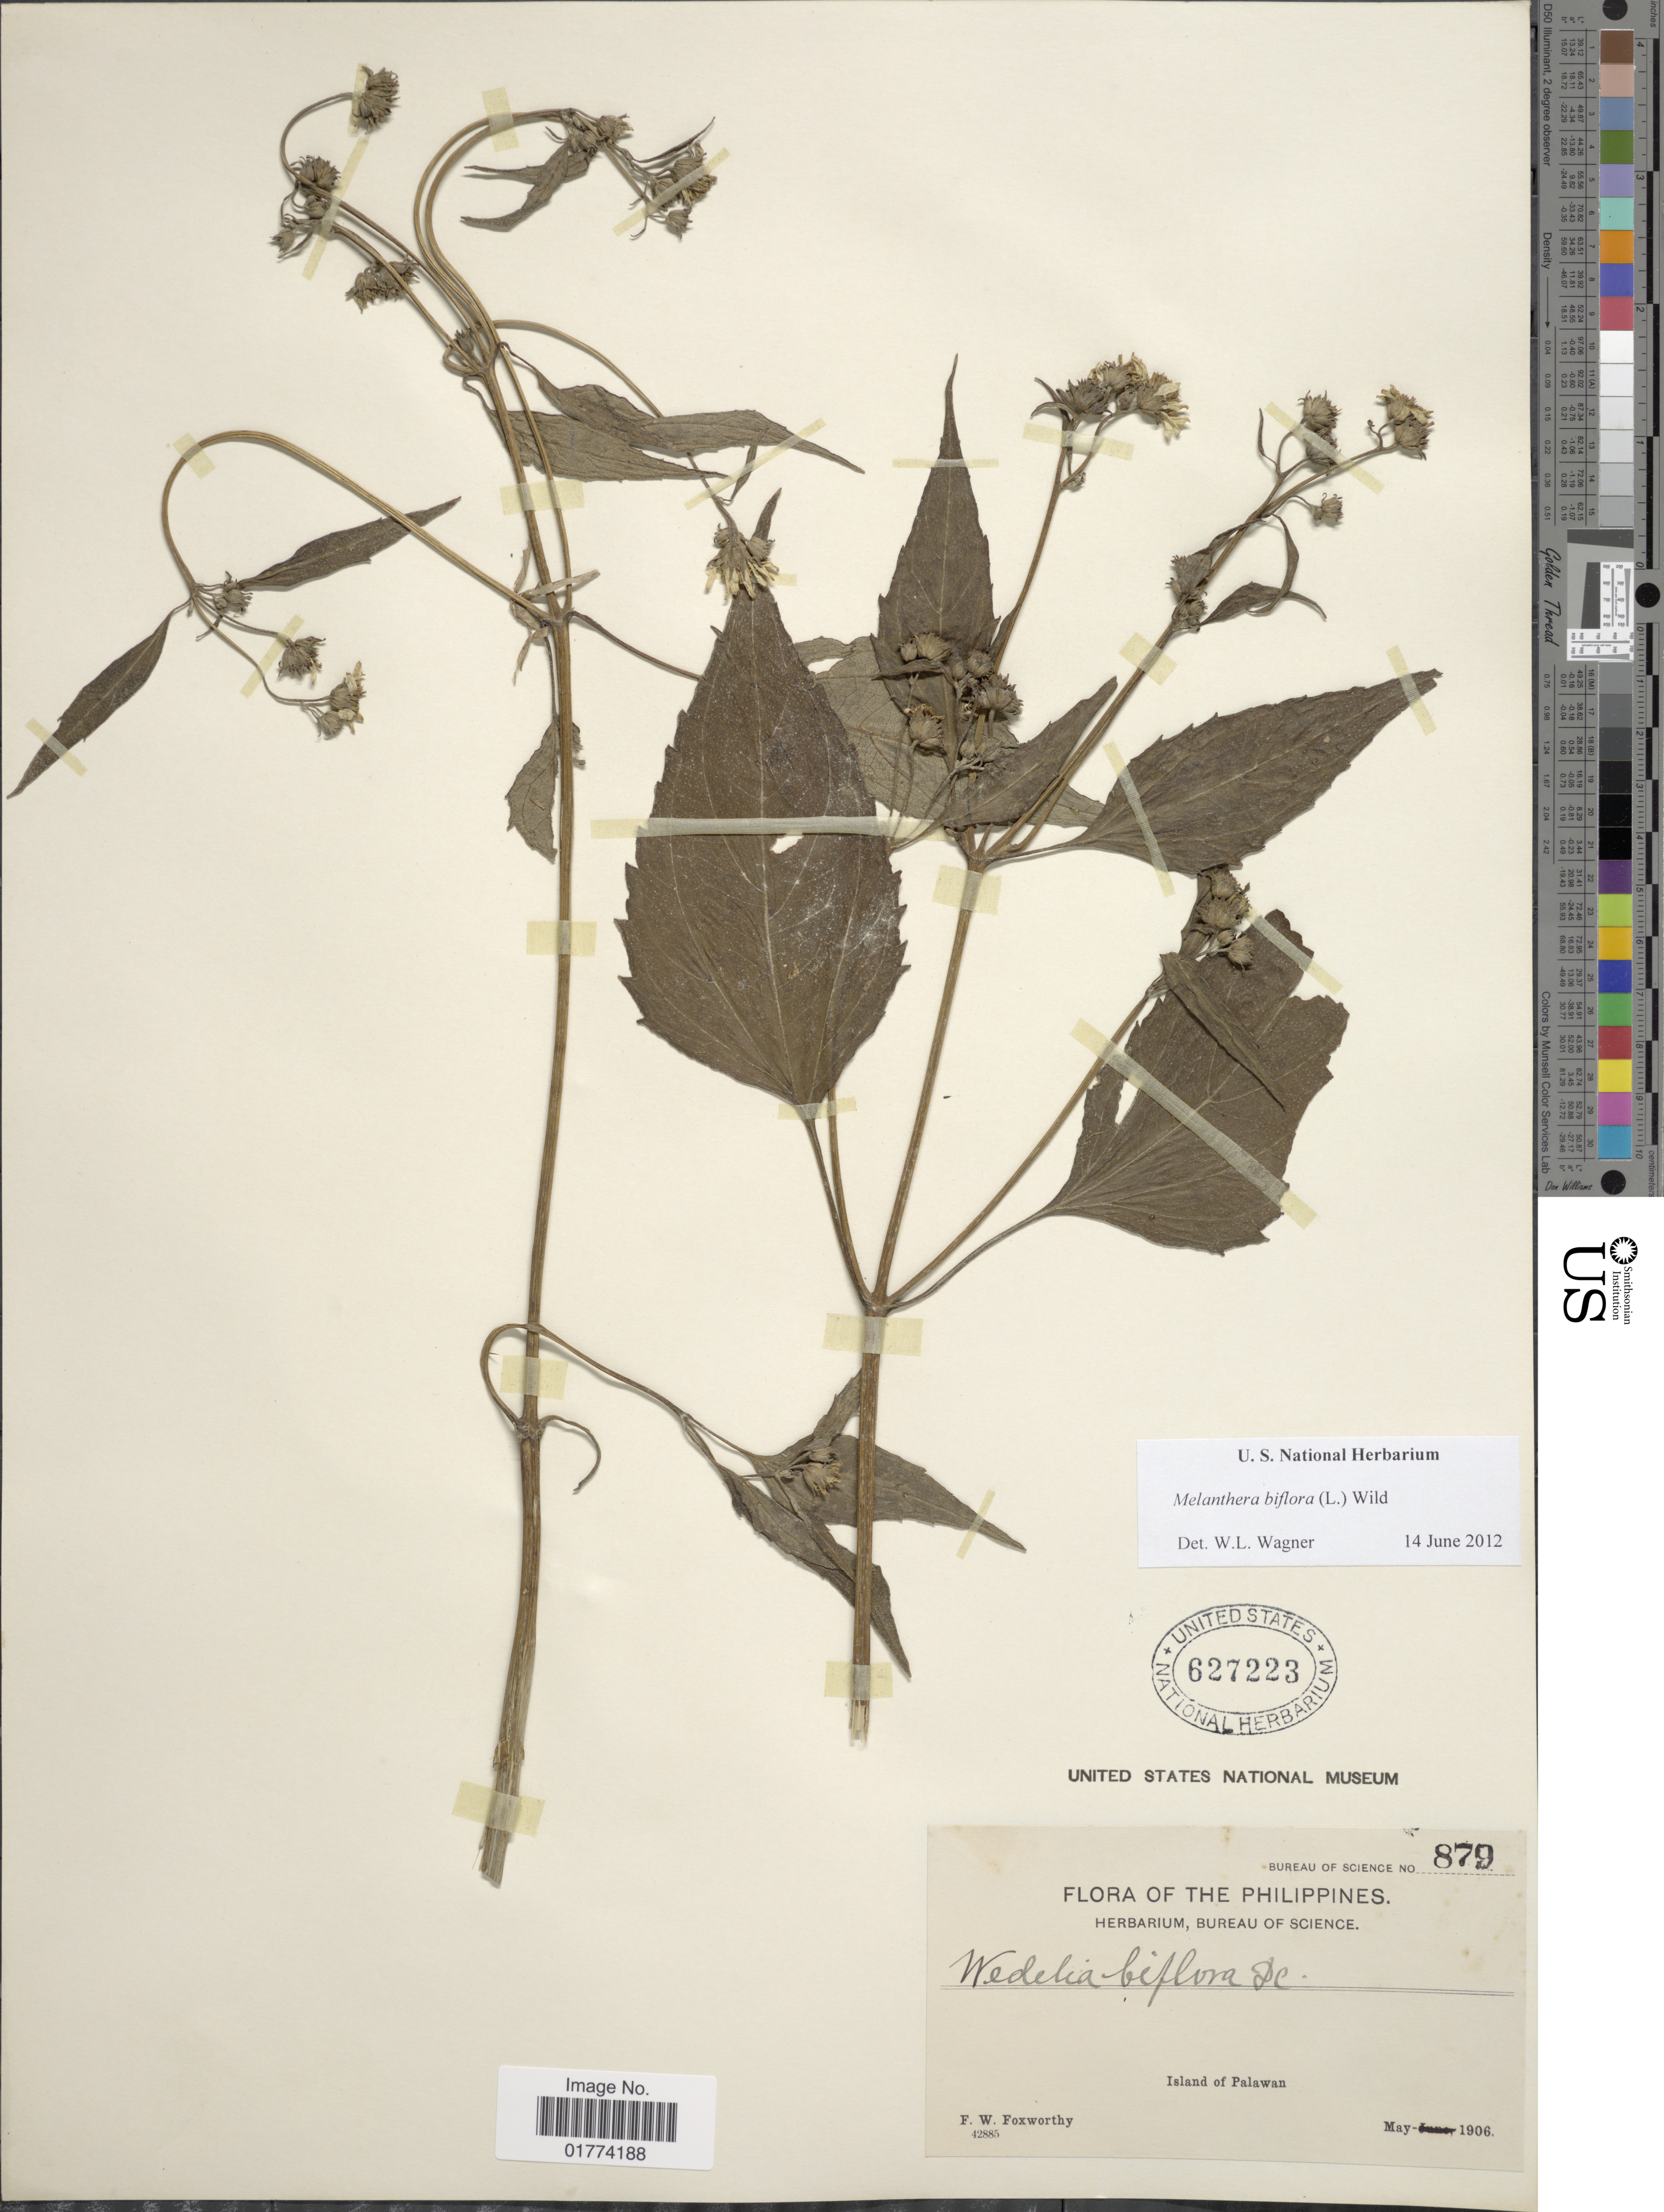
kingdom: Plantae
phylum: Tracheophyta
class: Magnoliopsida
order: Asterales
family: Asteraceae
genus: Wollastonia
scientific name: Wollastonia biflora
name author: (L.) DC.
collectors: F. W. Foxworthy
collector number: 879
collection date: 1906-05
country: Philippines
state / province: Mimaropa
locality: Island of Palawan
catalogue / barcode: US 627223